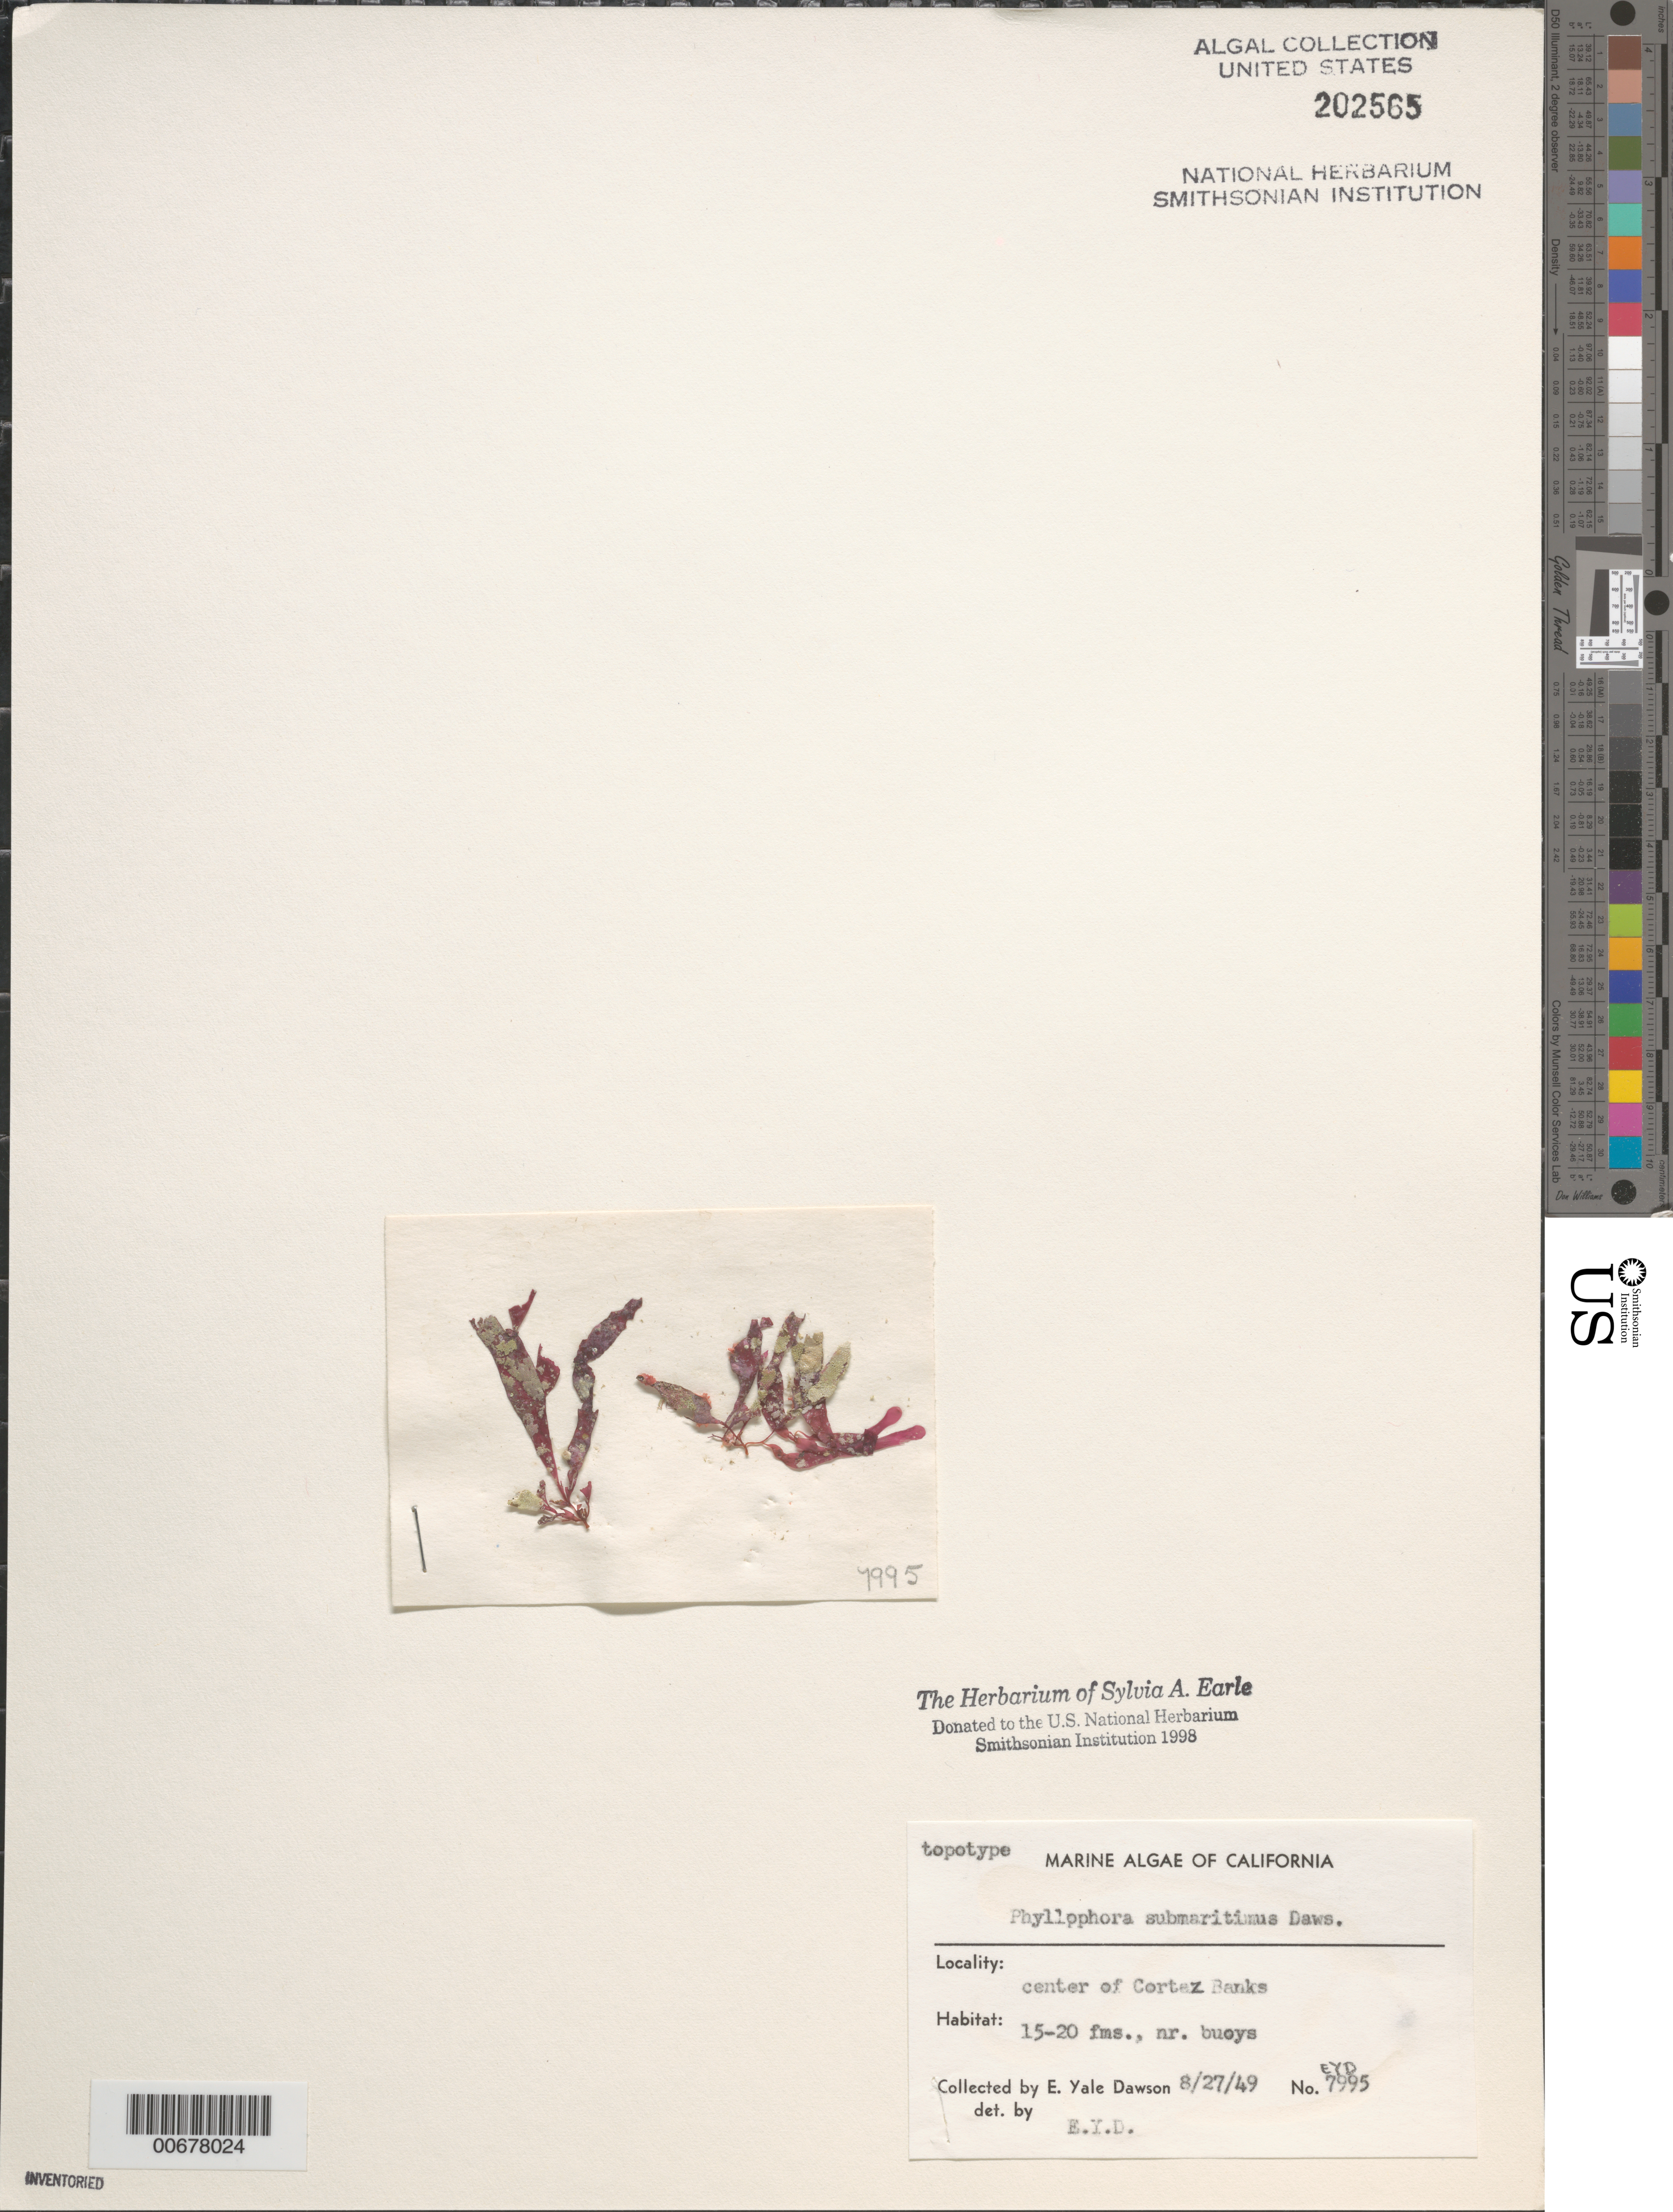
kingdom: Plantae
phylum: Rhodophyta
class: Florideophyceae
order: Gigartinales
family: Phyllophoraceae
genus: Phyllophora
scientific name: Phyllophora submaritimus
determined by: Dawson, E. Y.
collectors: E. Y. Dawson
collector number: EYD 7995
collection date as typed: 27 Aug 1949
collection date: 1949-08-27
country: United States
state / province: California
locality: Center of Cortes Bank (Cortez Bank)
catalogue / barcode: US 202565